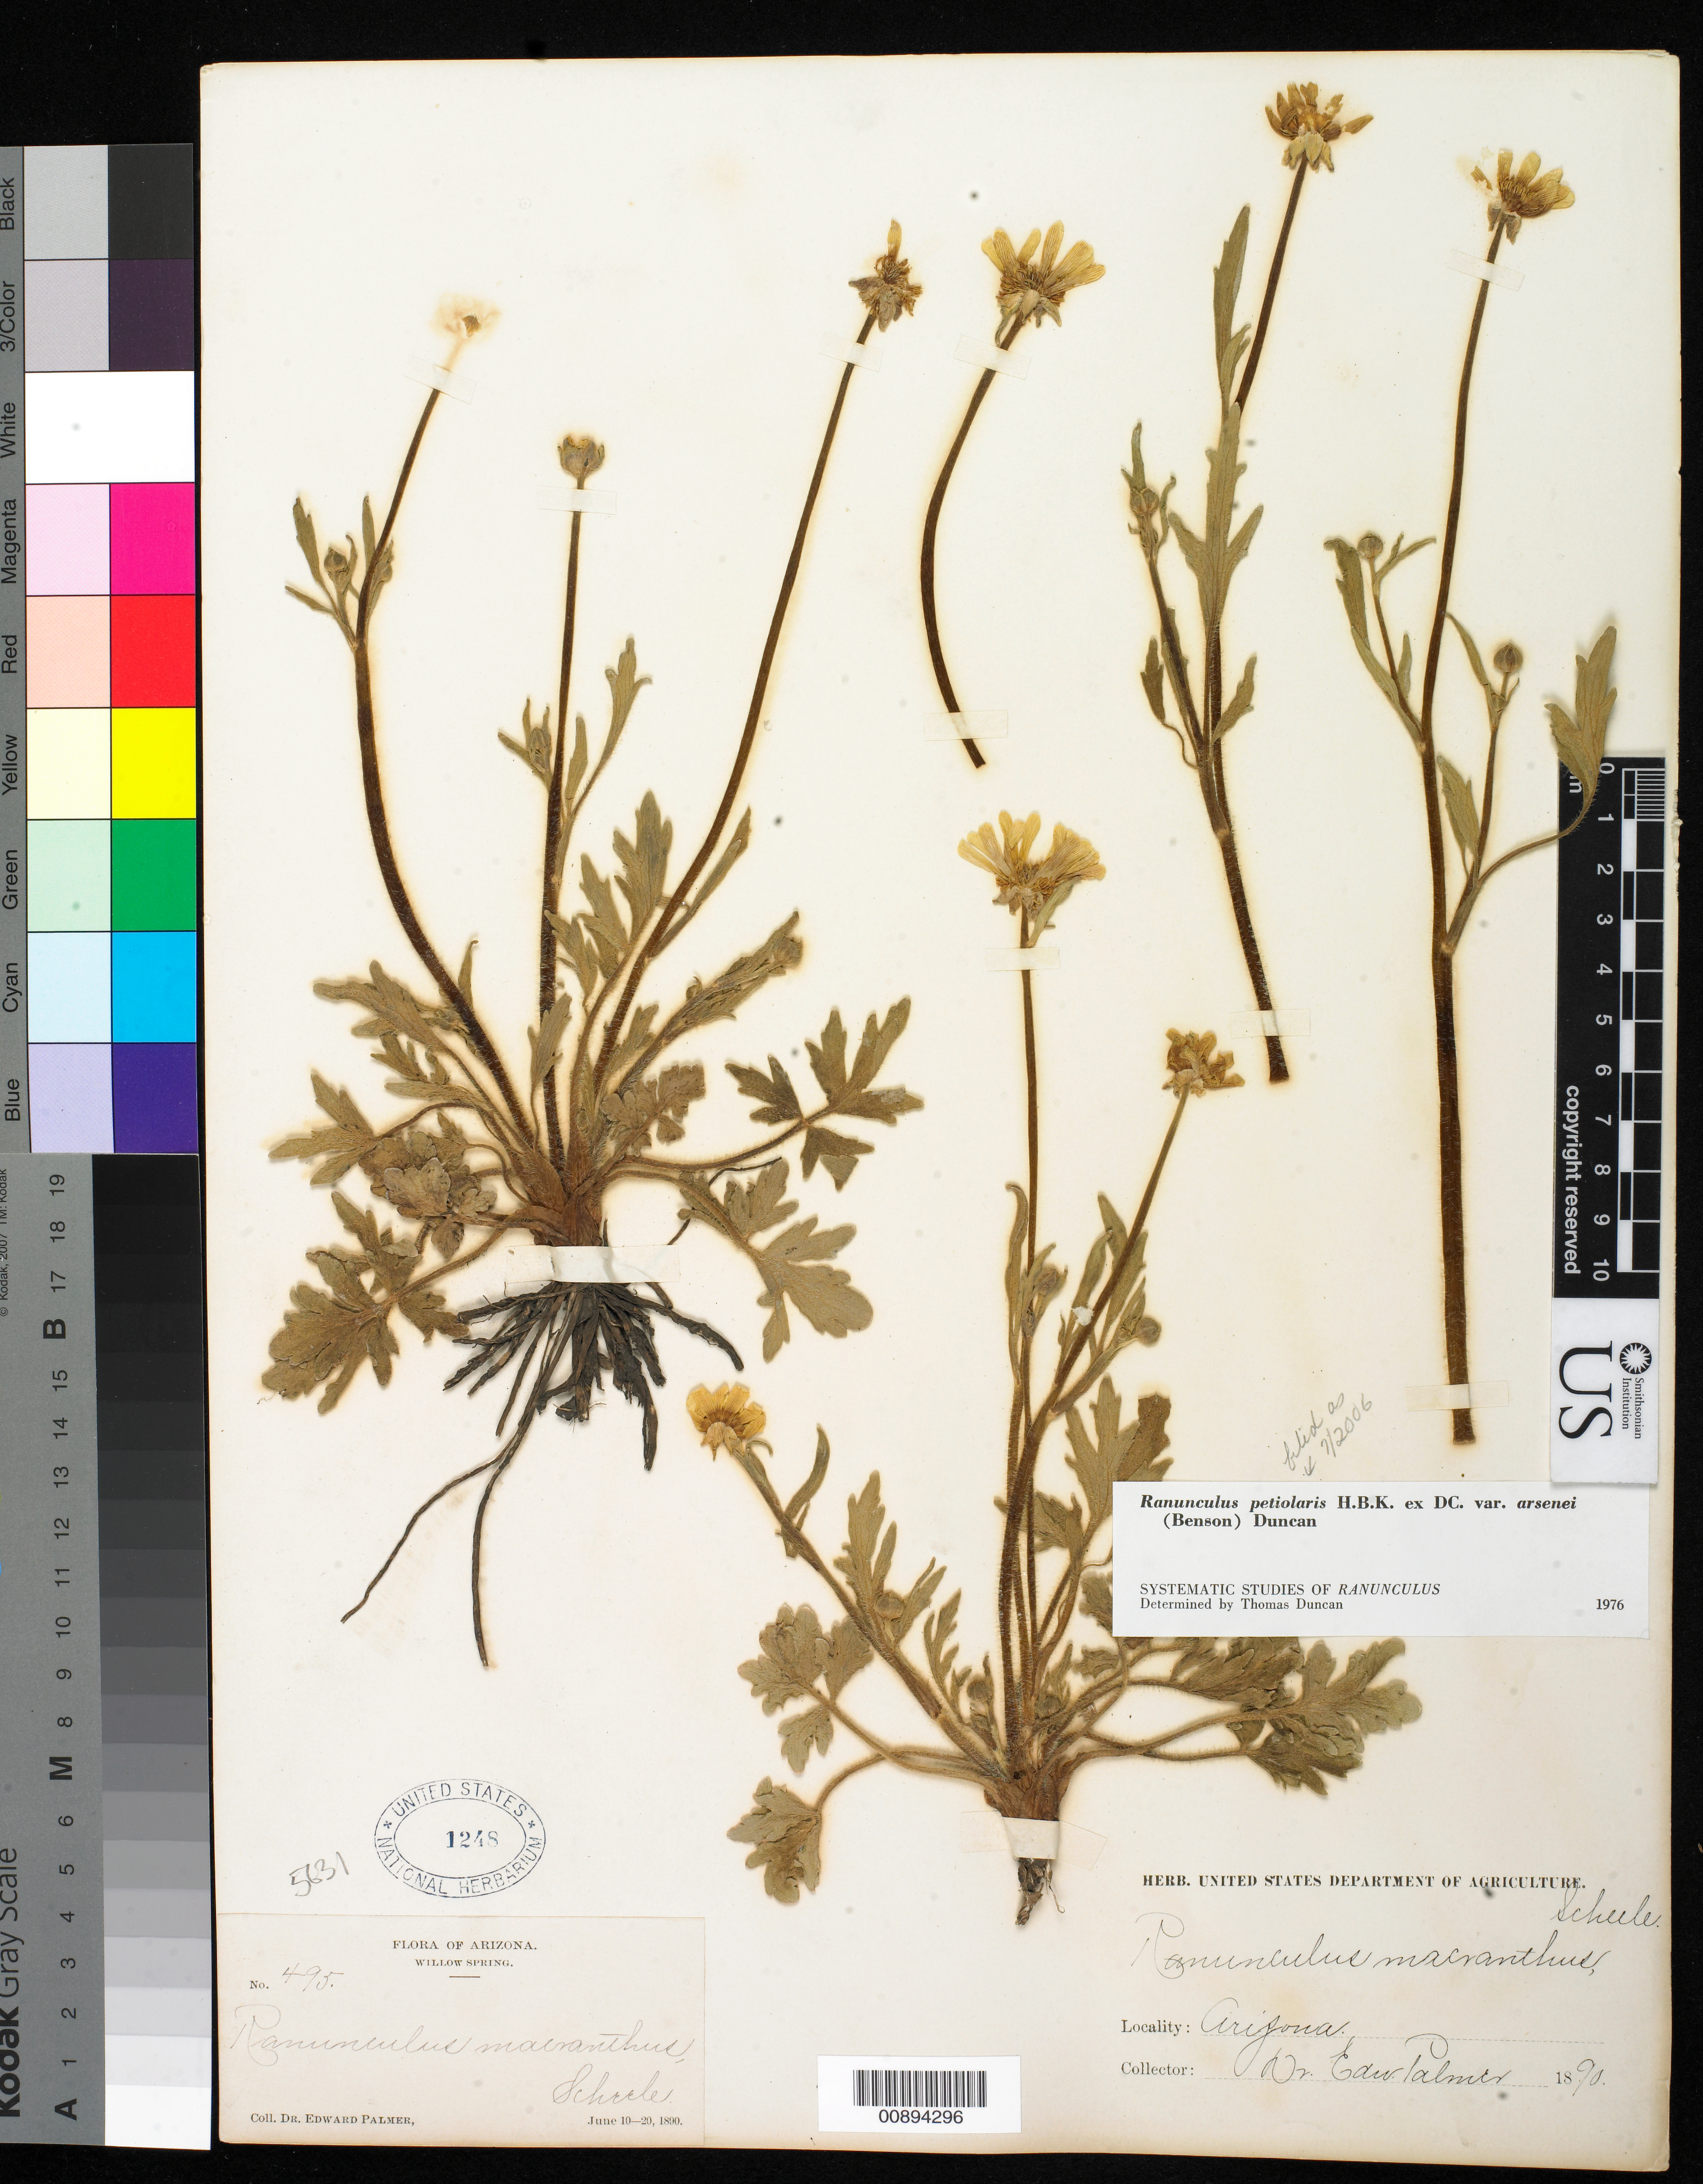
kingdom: Plantae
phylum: Tracheophyta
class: Magnoliopsida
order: Ranunculales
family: Ranunculaceae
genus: Ranunculus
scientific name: Ranunculus petiolaris var. arsenei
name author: (L.D. Benson) Duncan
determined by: Duncan, T.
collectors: E. Palmer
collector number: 495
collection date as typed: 10 Jun 1890 to 20 Jun 1890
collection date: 1890-06-10/1890-06-20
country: United States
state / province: Arizona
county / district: Coconino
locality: Willow Spring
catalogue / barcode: US 1248